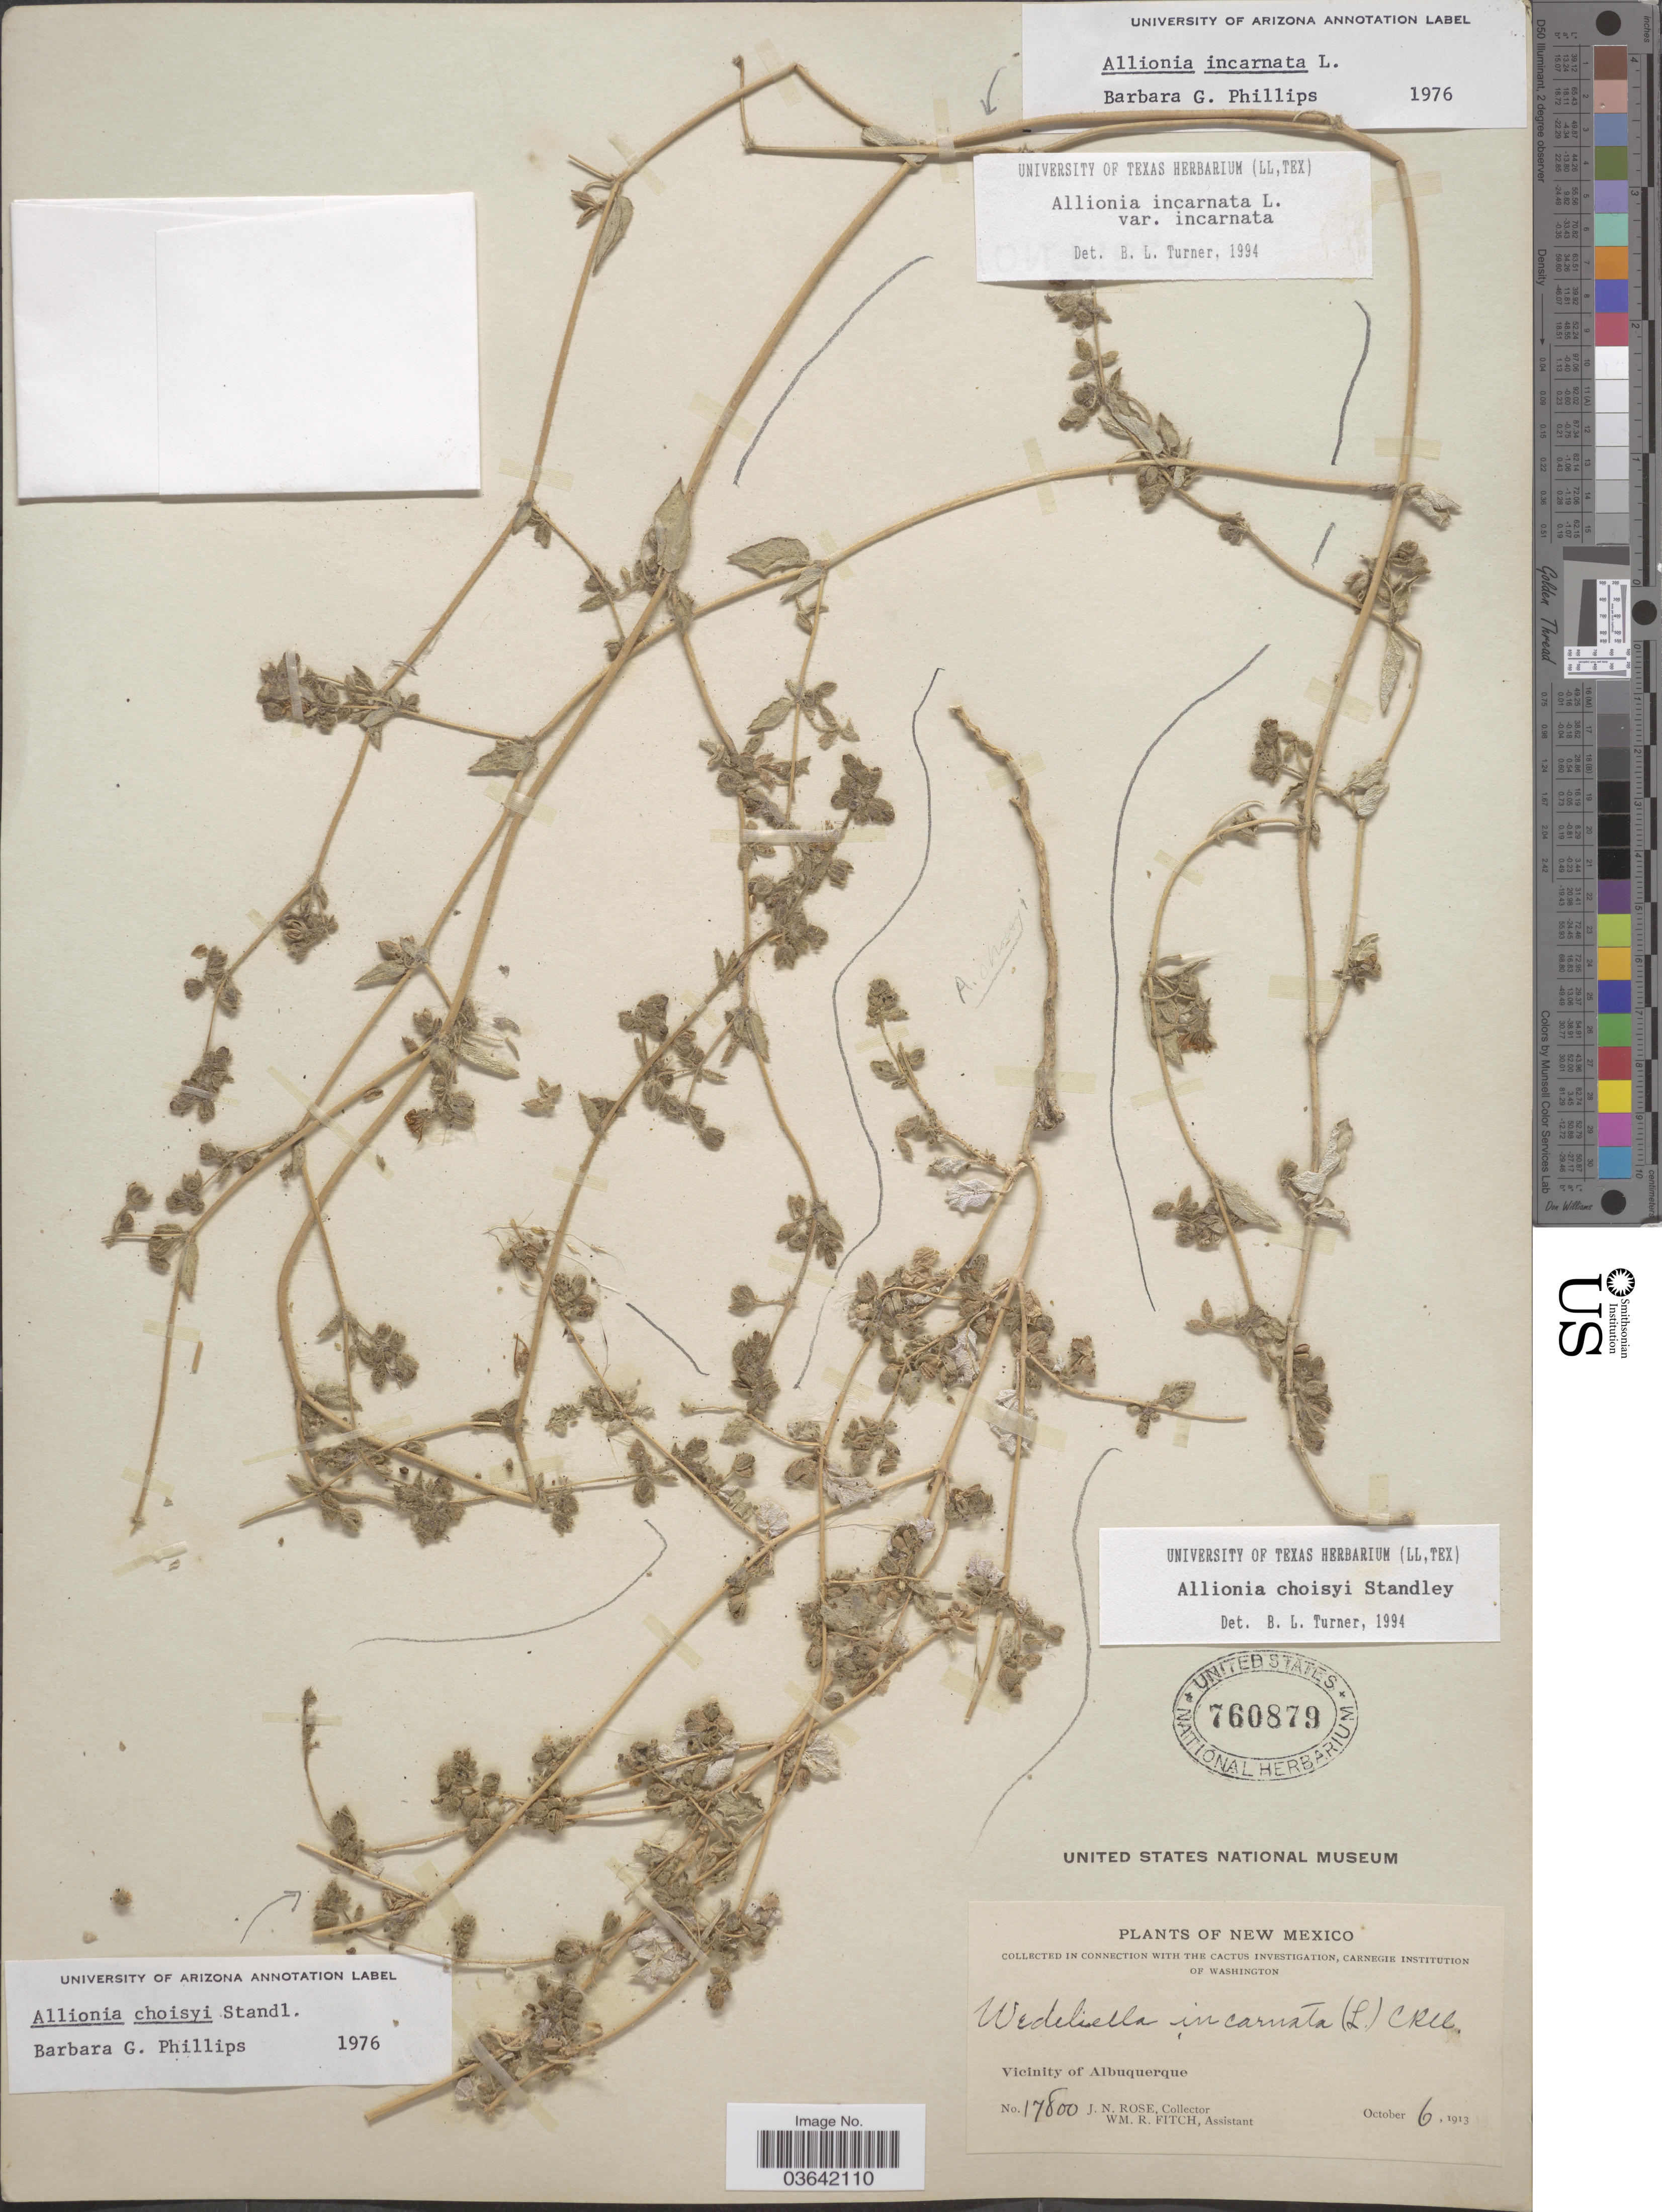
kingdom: Plantae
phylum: Tracheophyta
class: Magnoliopsida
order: Caryophyllales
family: Nyctaginaceae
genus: Allionia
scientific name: Allionia choisyi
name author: Standl.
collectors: J. N. Rose & W. R. Fitch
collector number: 17800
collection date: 1913-10-06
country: United States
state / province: New Mexico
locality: Vicinity of Albuquerque.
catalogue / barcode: US 760879